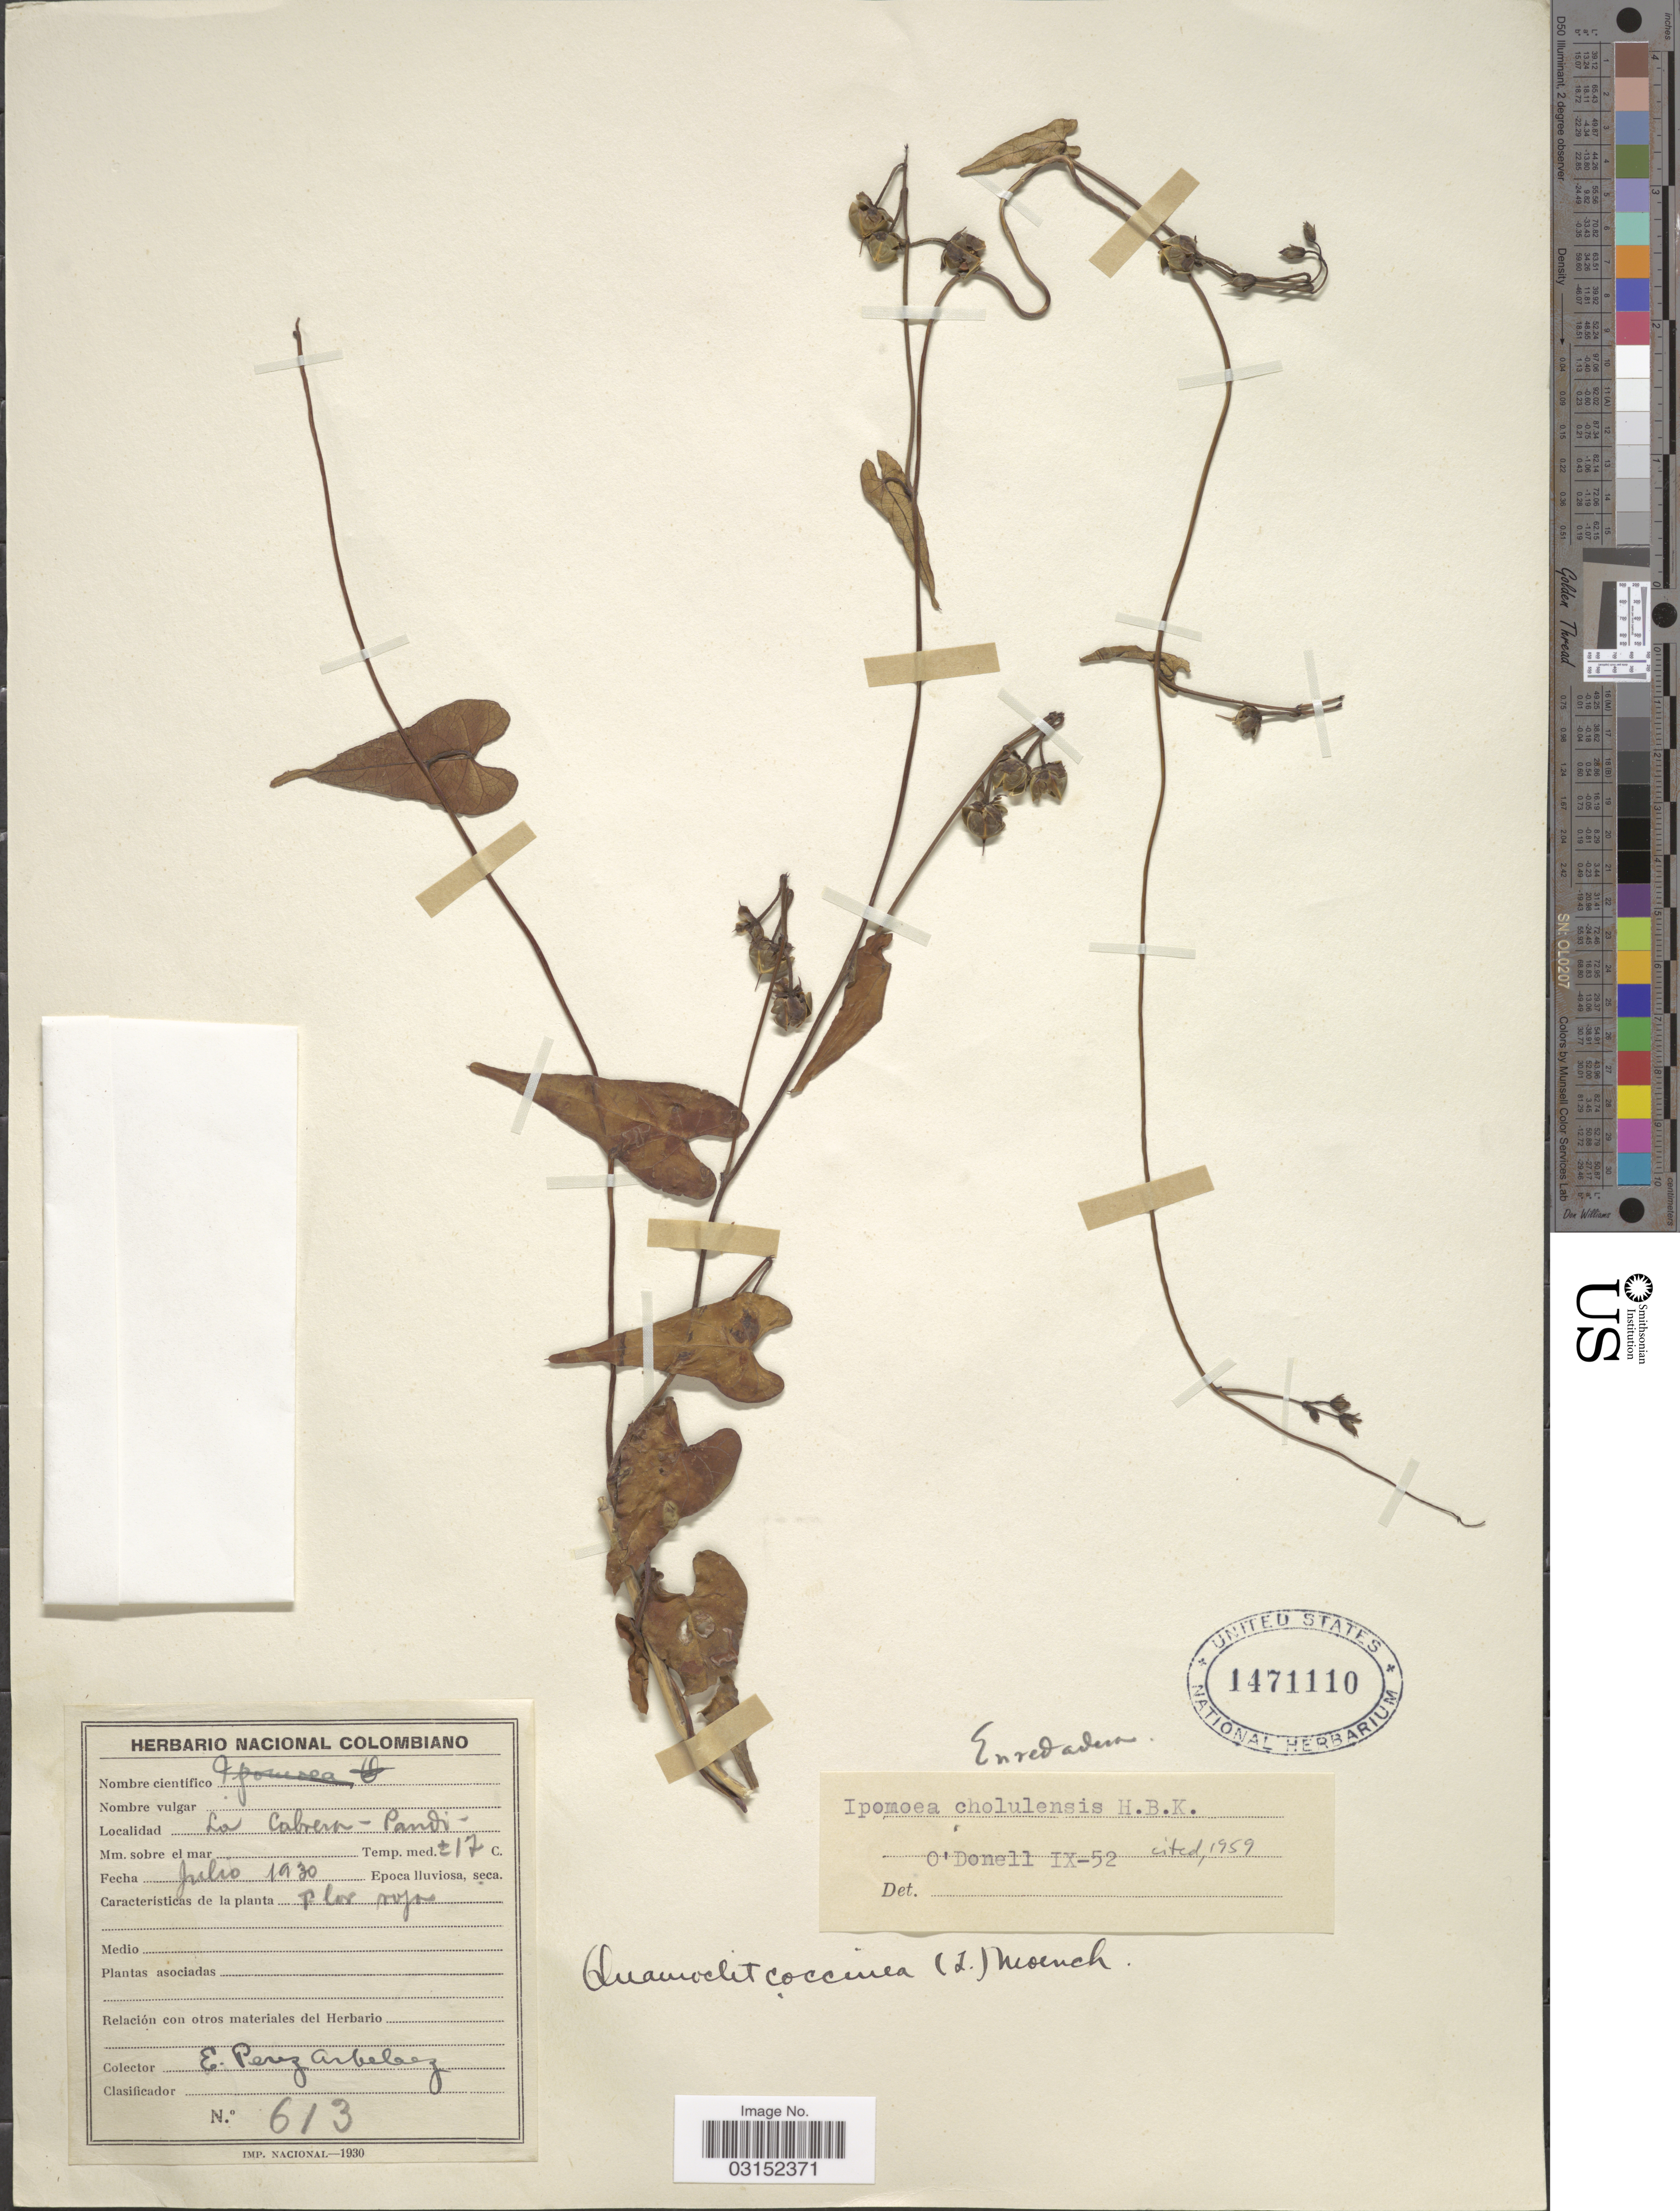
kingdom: Plantae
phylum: Tracheophyta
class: Magnoliopsida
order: Solanales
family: Convolvulaceae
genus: Ipomoea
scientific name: Ipomoea cholulensis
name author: Kunth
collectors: E. Pérez Arbeláez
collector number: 613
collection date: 1930-07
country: Colombia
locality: La Cabrera, Pandi.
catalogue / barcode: US 1471110